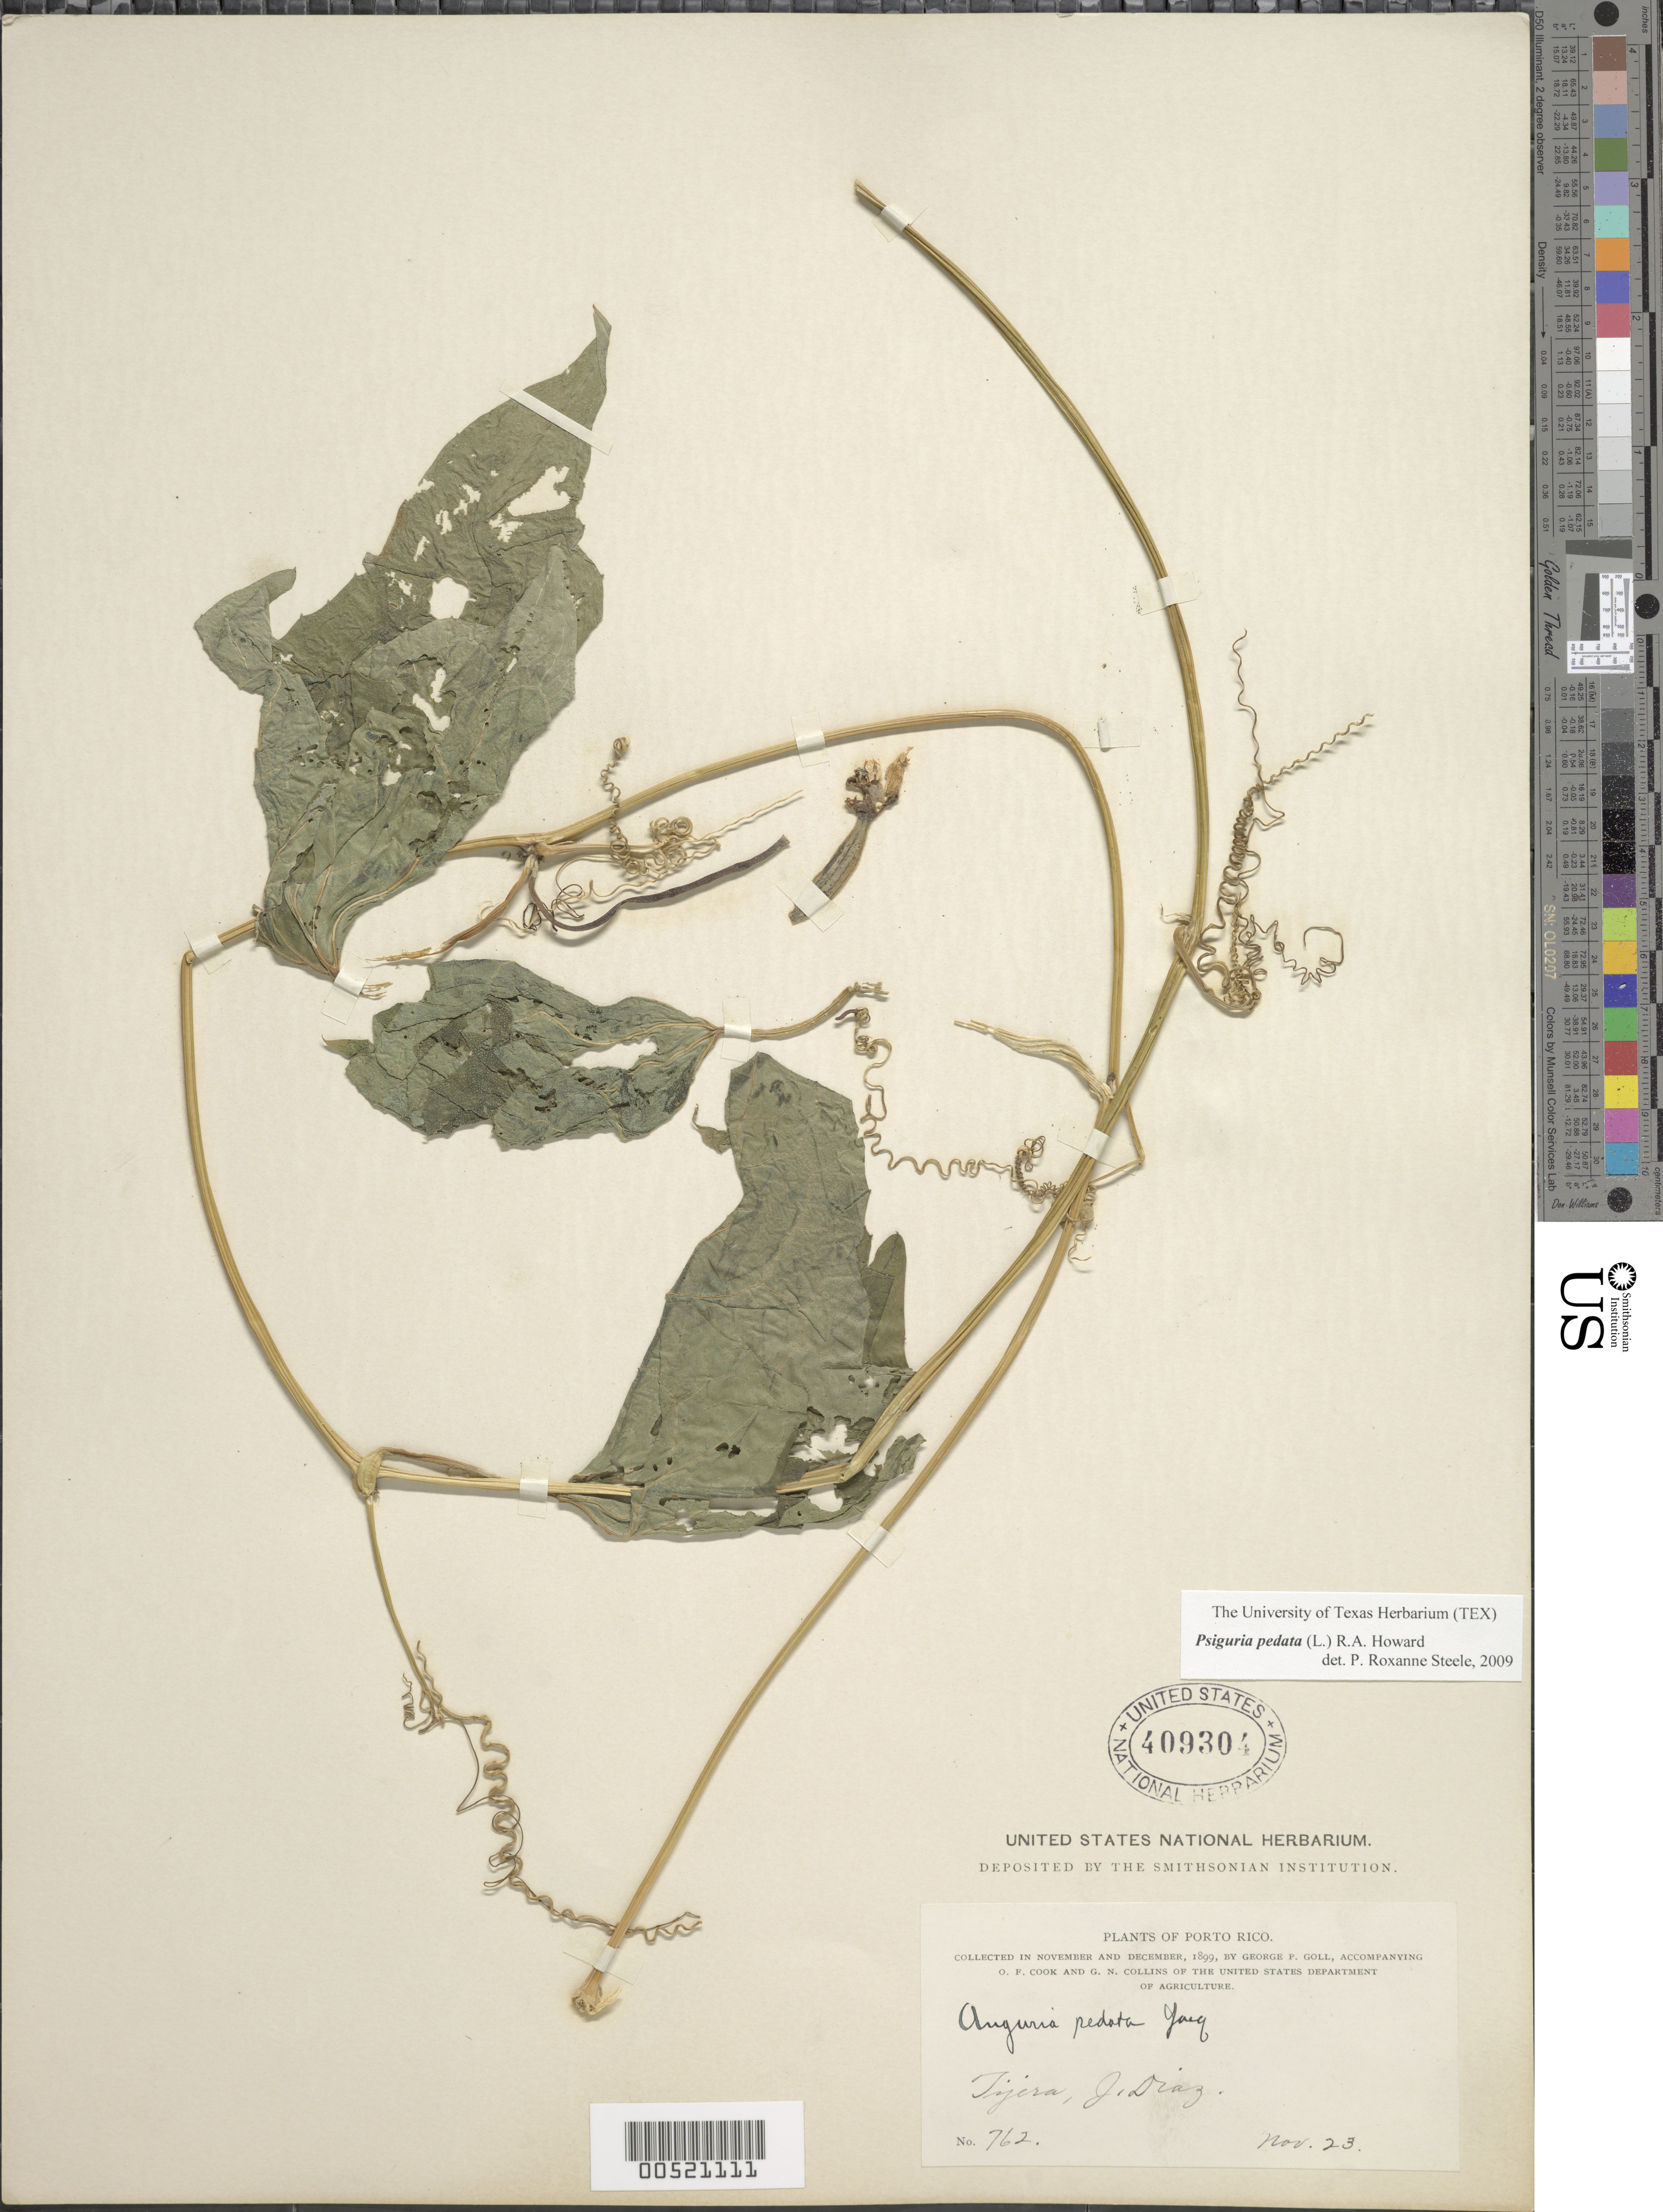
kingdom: Plantae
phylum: Tracheophyta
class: Magnoliopsida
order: Cucurbitales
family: Cucurbitaceae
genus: Psiguria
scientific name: Psiguria pedata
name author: (L.) R.A. Howard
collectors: G. Goll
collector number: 762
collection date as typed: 23 Nov 1899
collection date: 1899-11-23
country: Puerto Rico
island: Greater Antilles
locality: Tijera, J. Diaz.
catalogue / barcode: US 409304